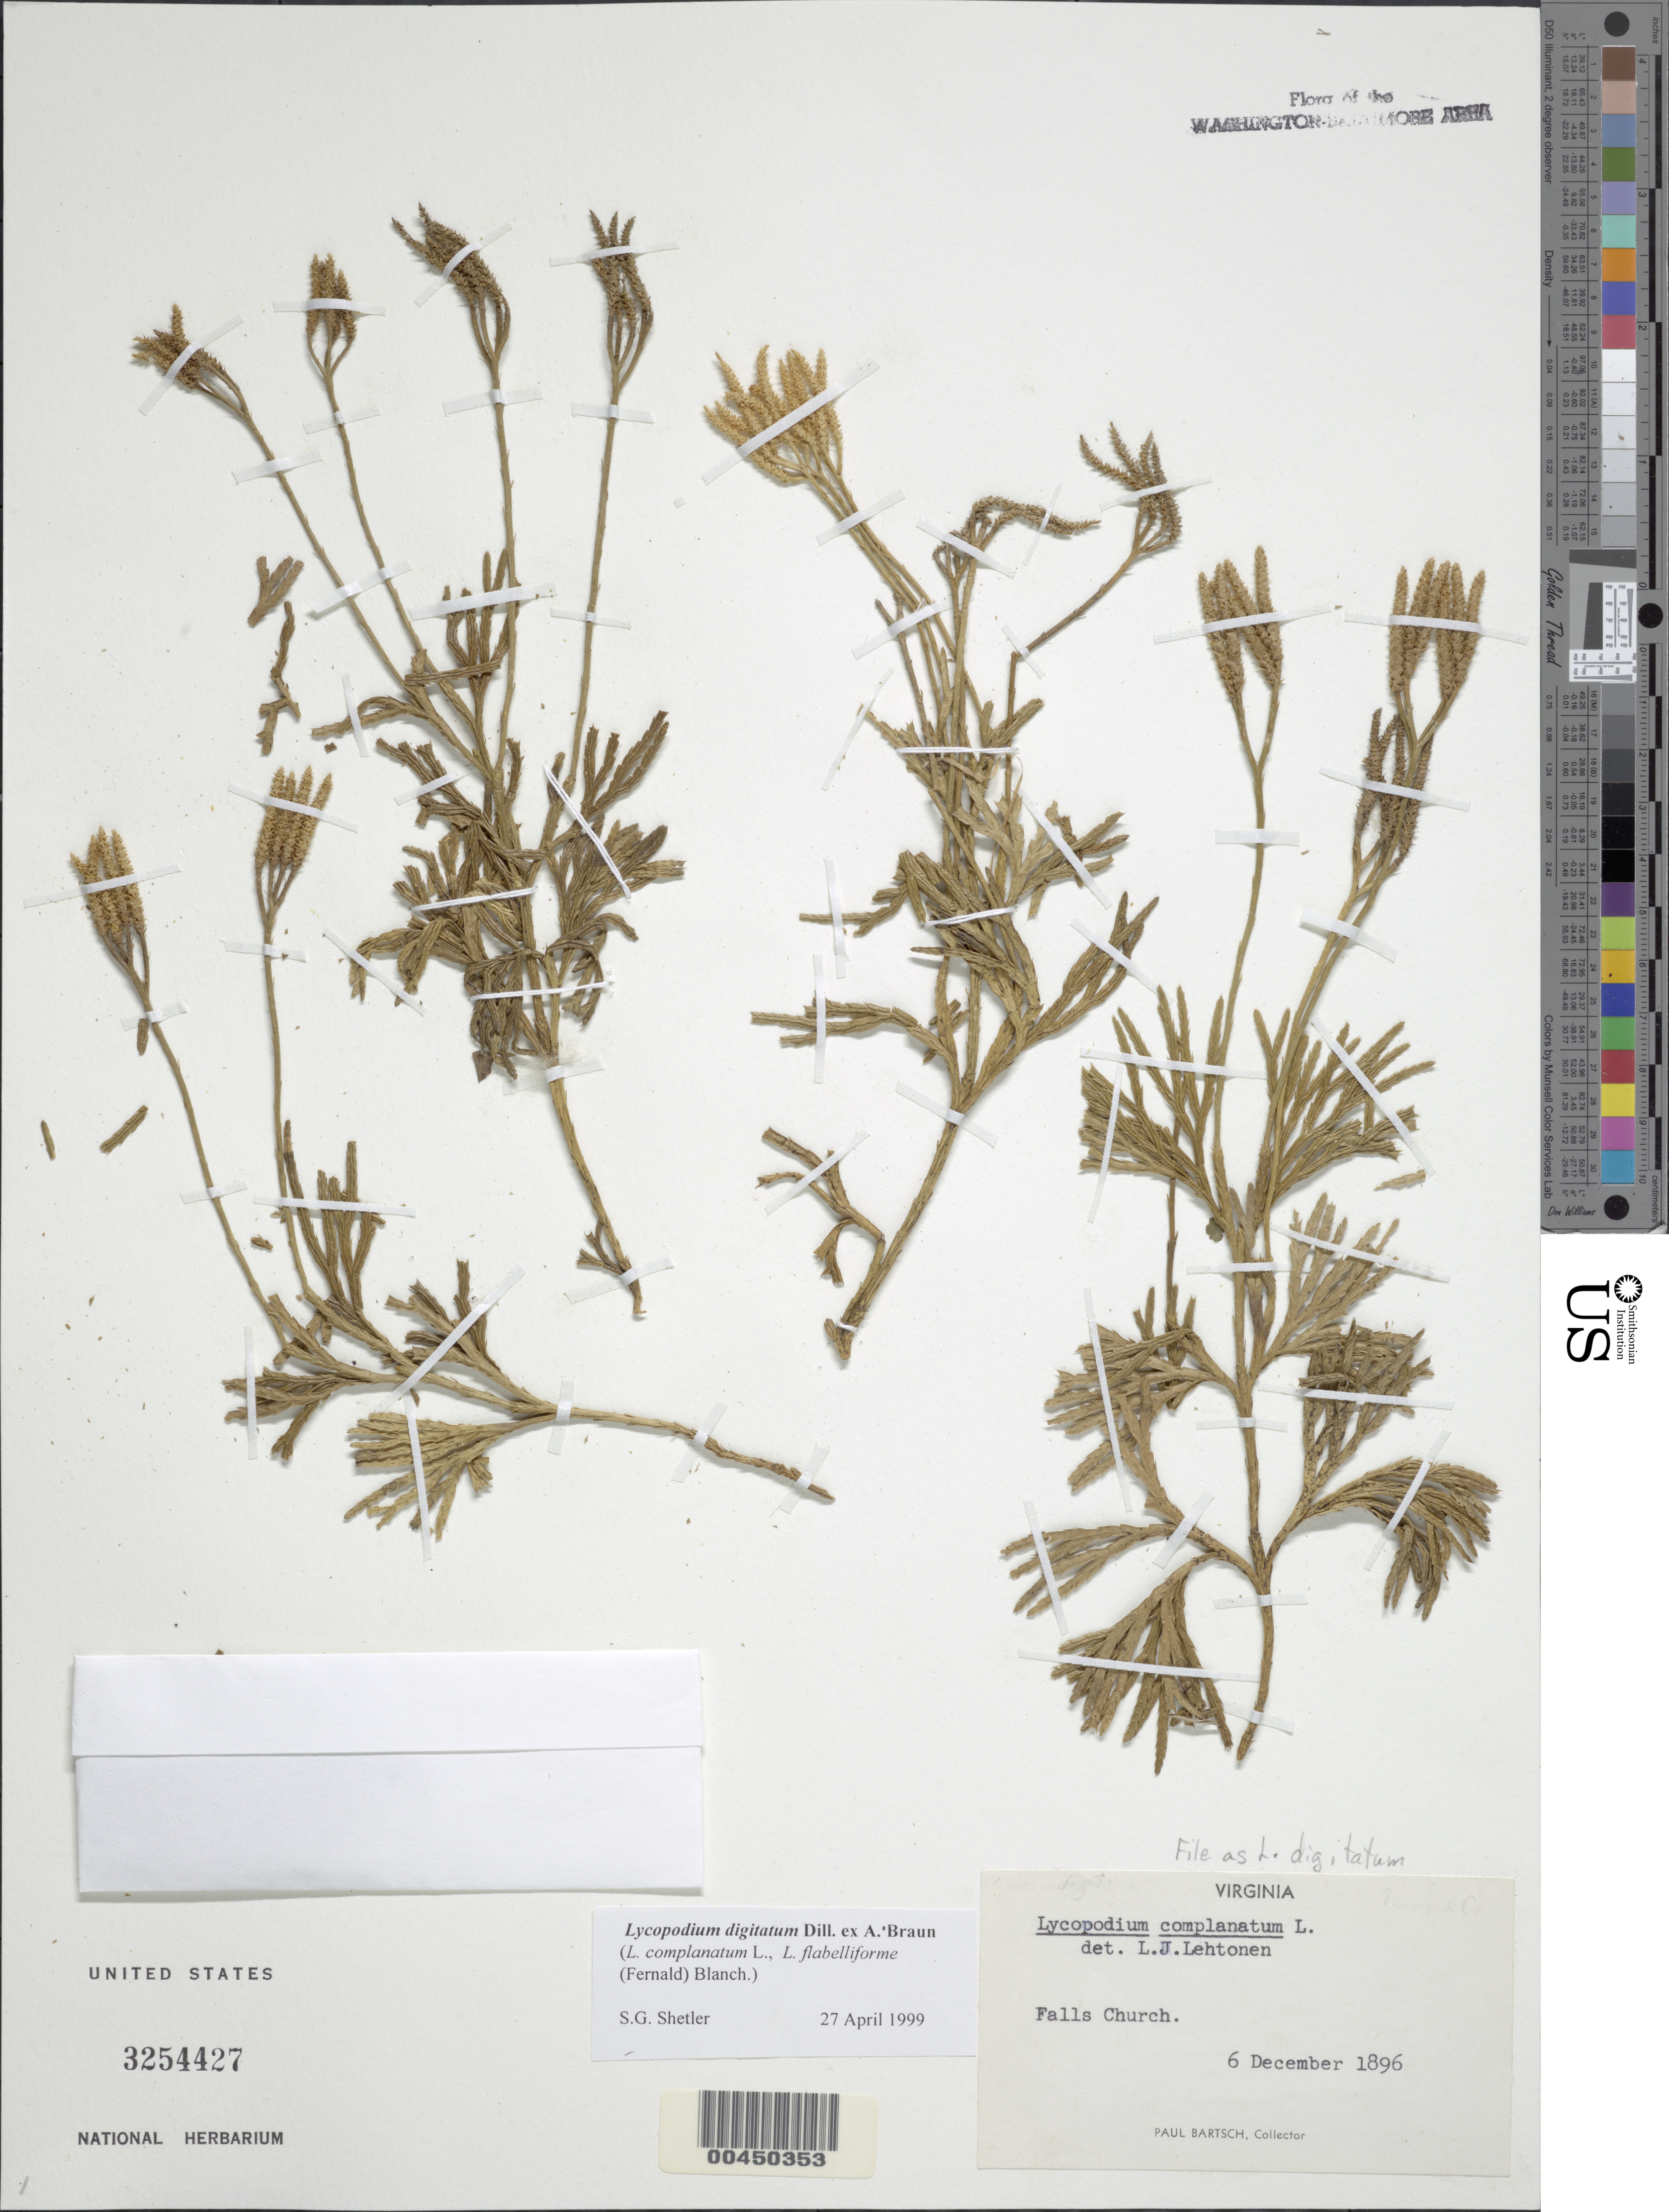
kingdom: Plantae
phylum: Tracheophyta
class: Lycopodiopsida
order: Lycopodiales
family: Lycopodiaceae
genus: Diphasiastrum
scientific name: Diphasiastrum digitatum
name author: (Dill. ex A. Braun) Holub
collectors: P. Bartsch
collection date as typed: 06 Dec 1896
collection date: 1896-12-06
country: United States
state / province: Virginia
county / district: City of Falls Church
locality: Falls Church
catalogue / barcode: US 3254427